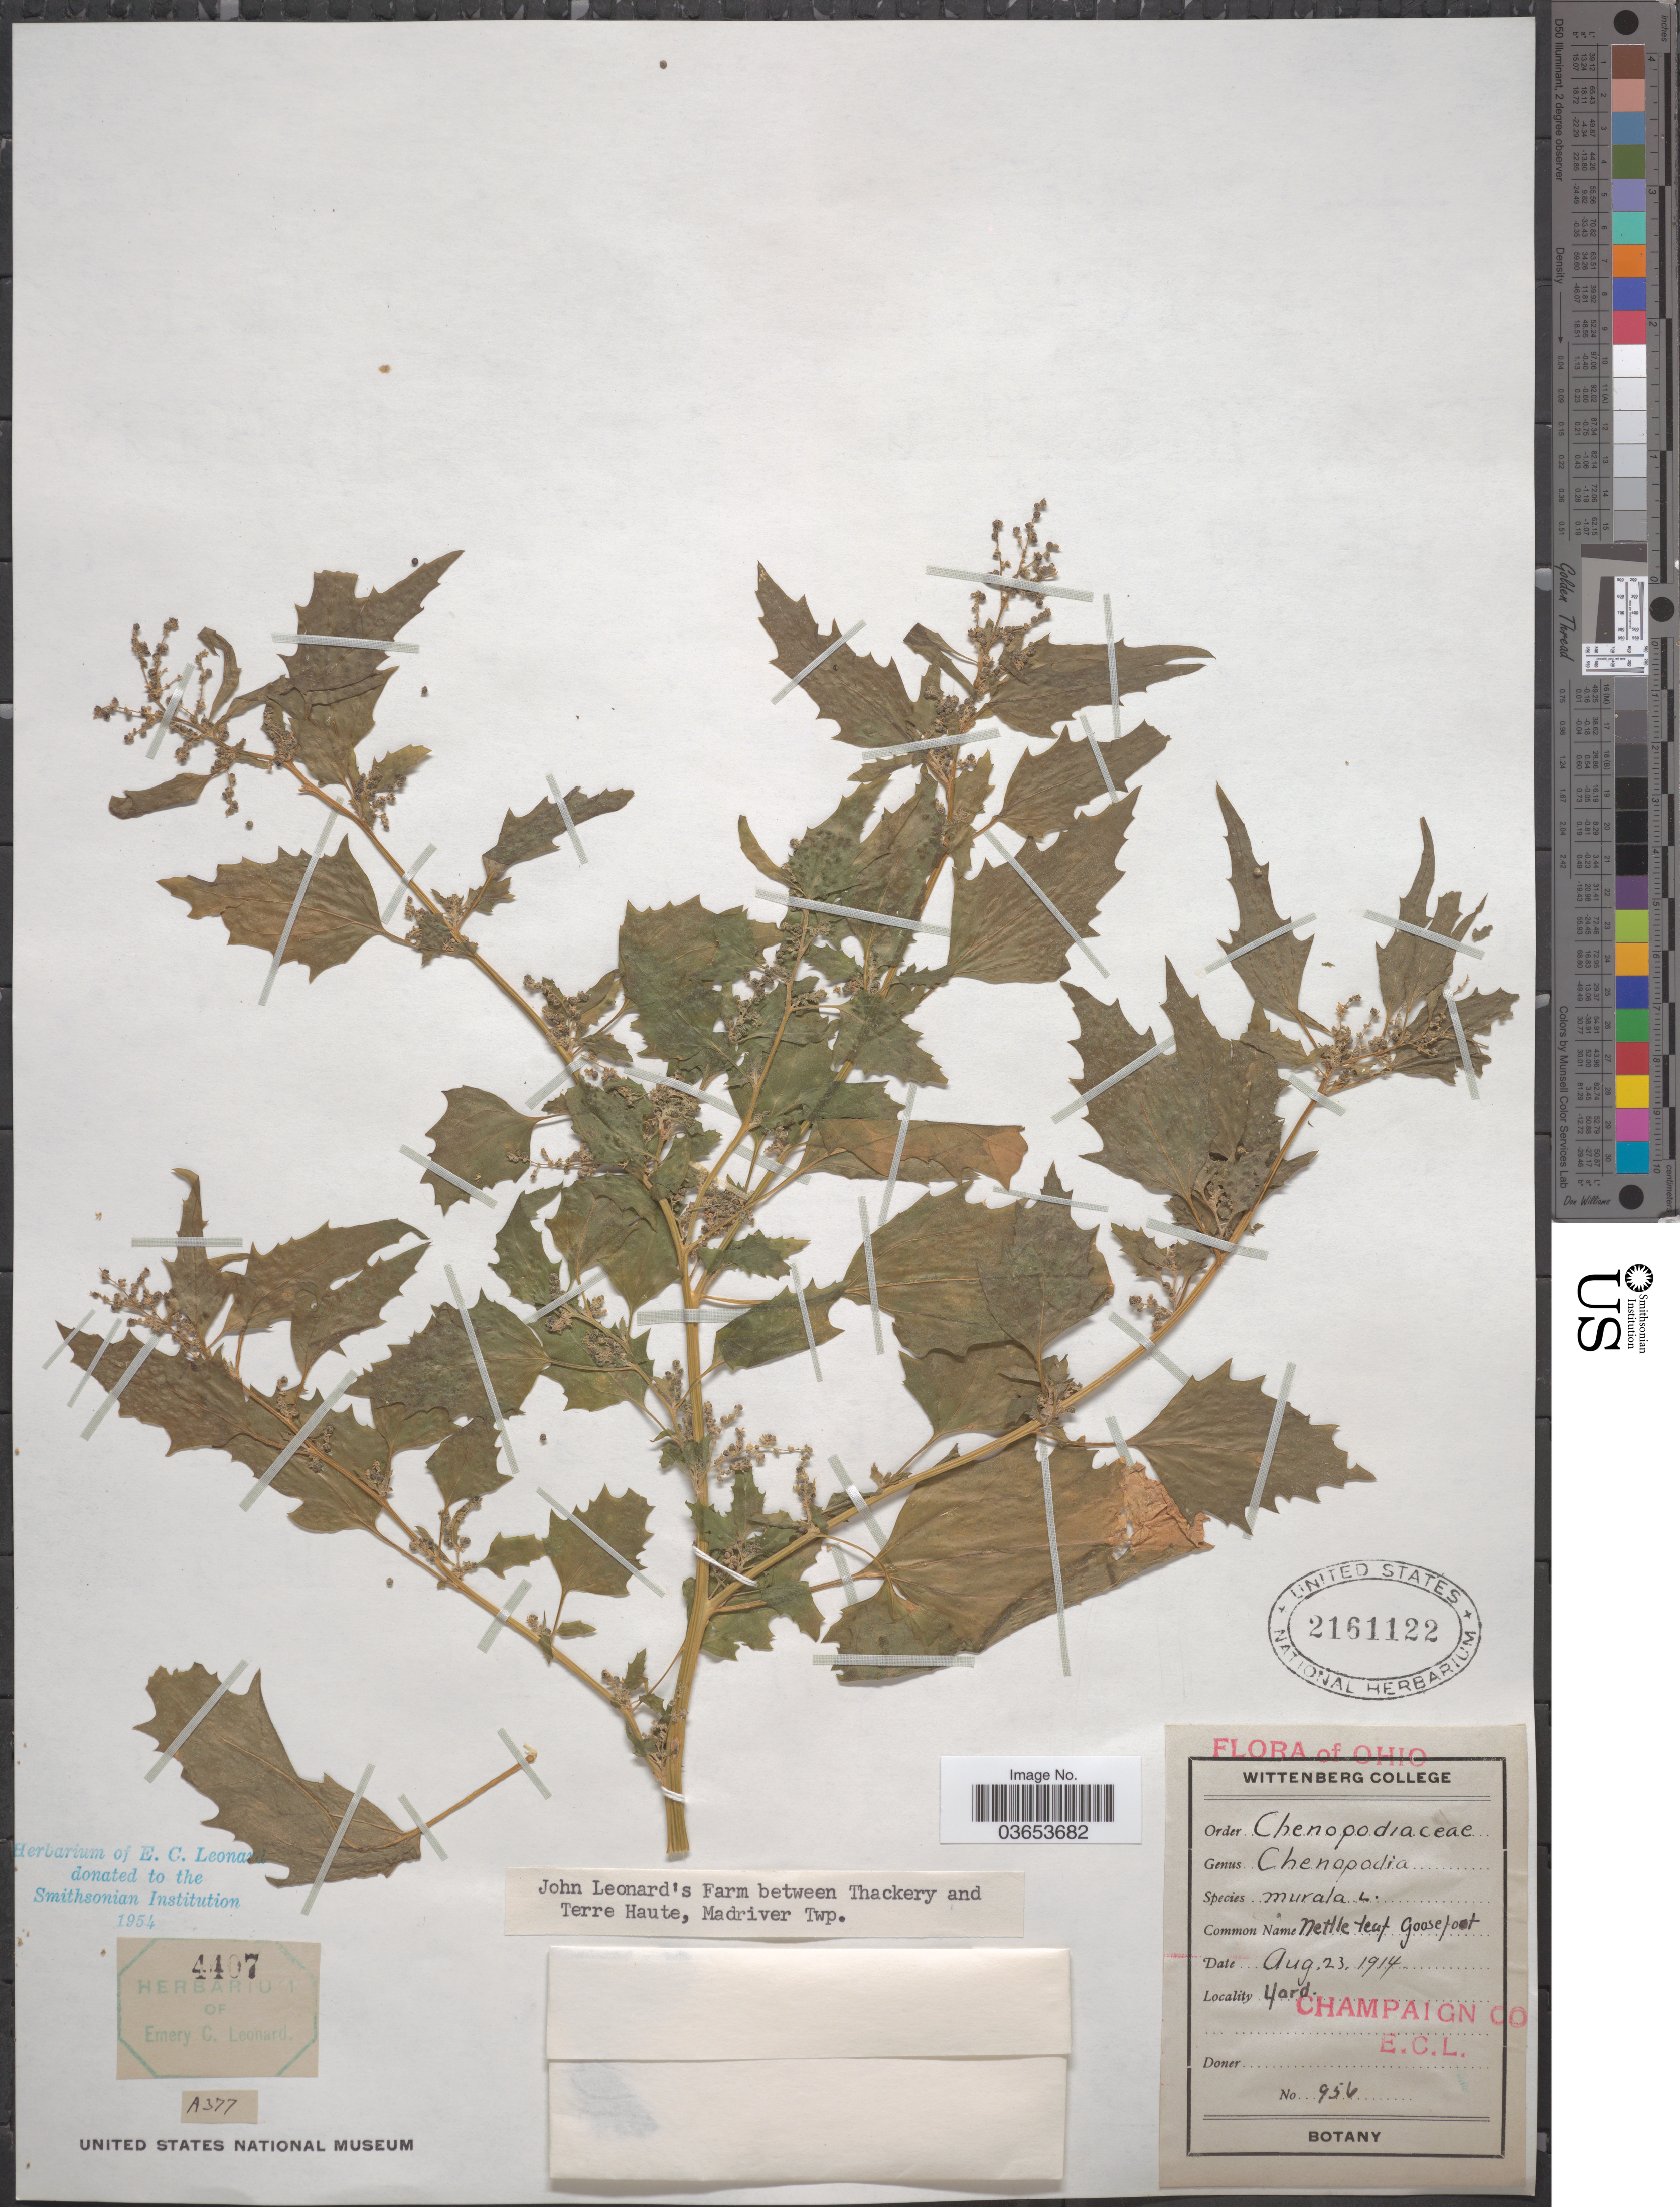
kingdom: Plantae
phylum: Tracheophyta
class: Magnoliopsida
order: Caryophyllales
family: Amaranthaceae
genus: Chenopodium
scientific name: Chenopodium murale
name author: L.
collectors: E. C. Leonard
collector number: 956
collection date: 1914-08-23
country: United States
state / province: Ohio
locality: Champaign Co. Yard. John Leonard's Farm between Thackery and Terre Haute, Madriver Twp.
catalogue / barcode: US 2161122